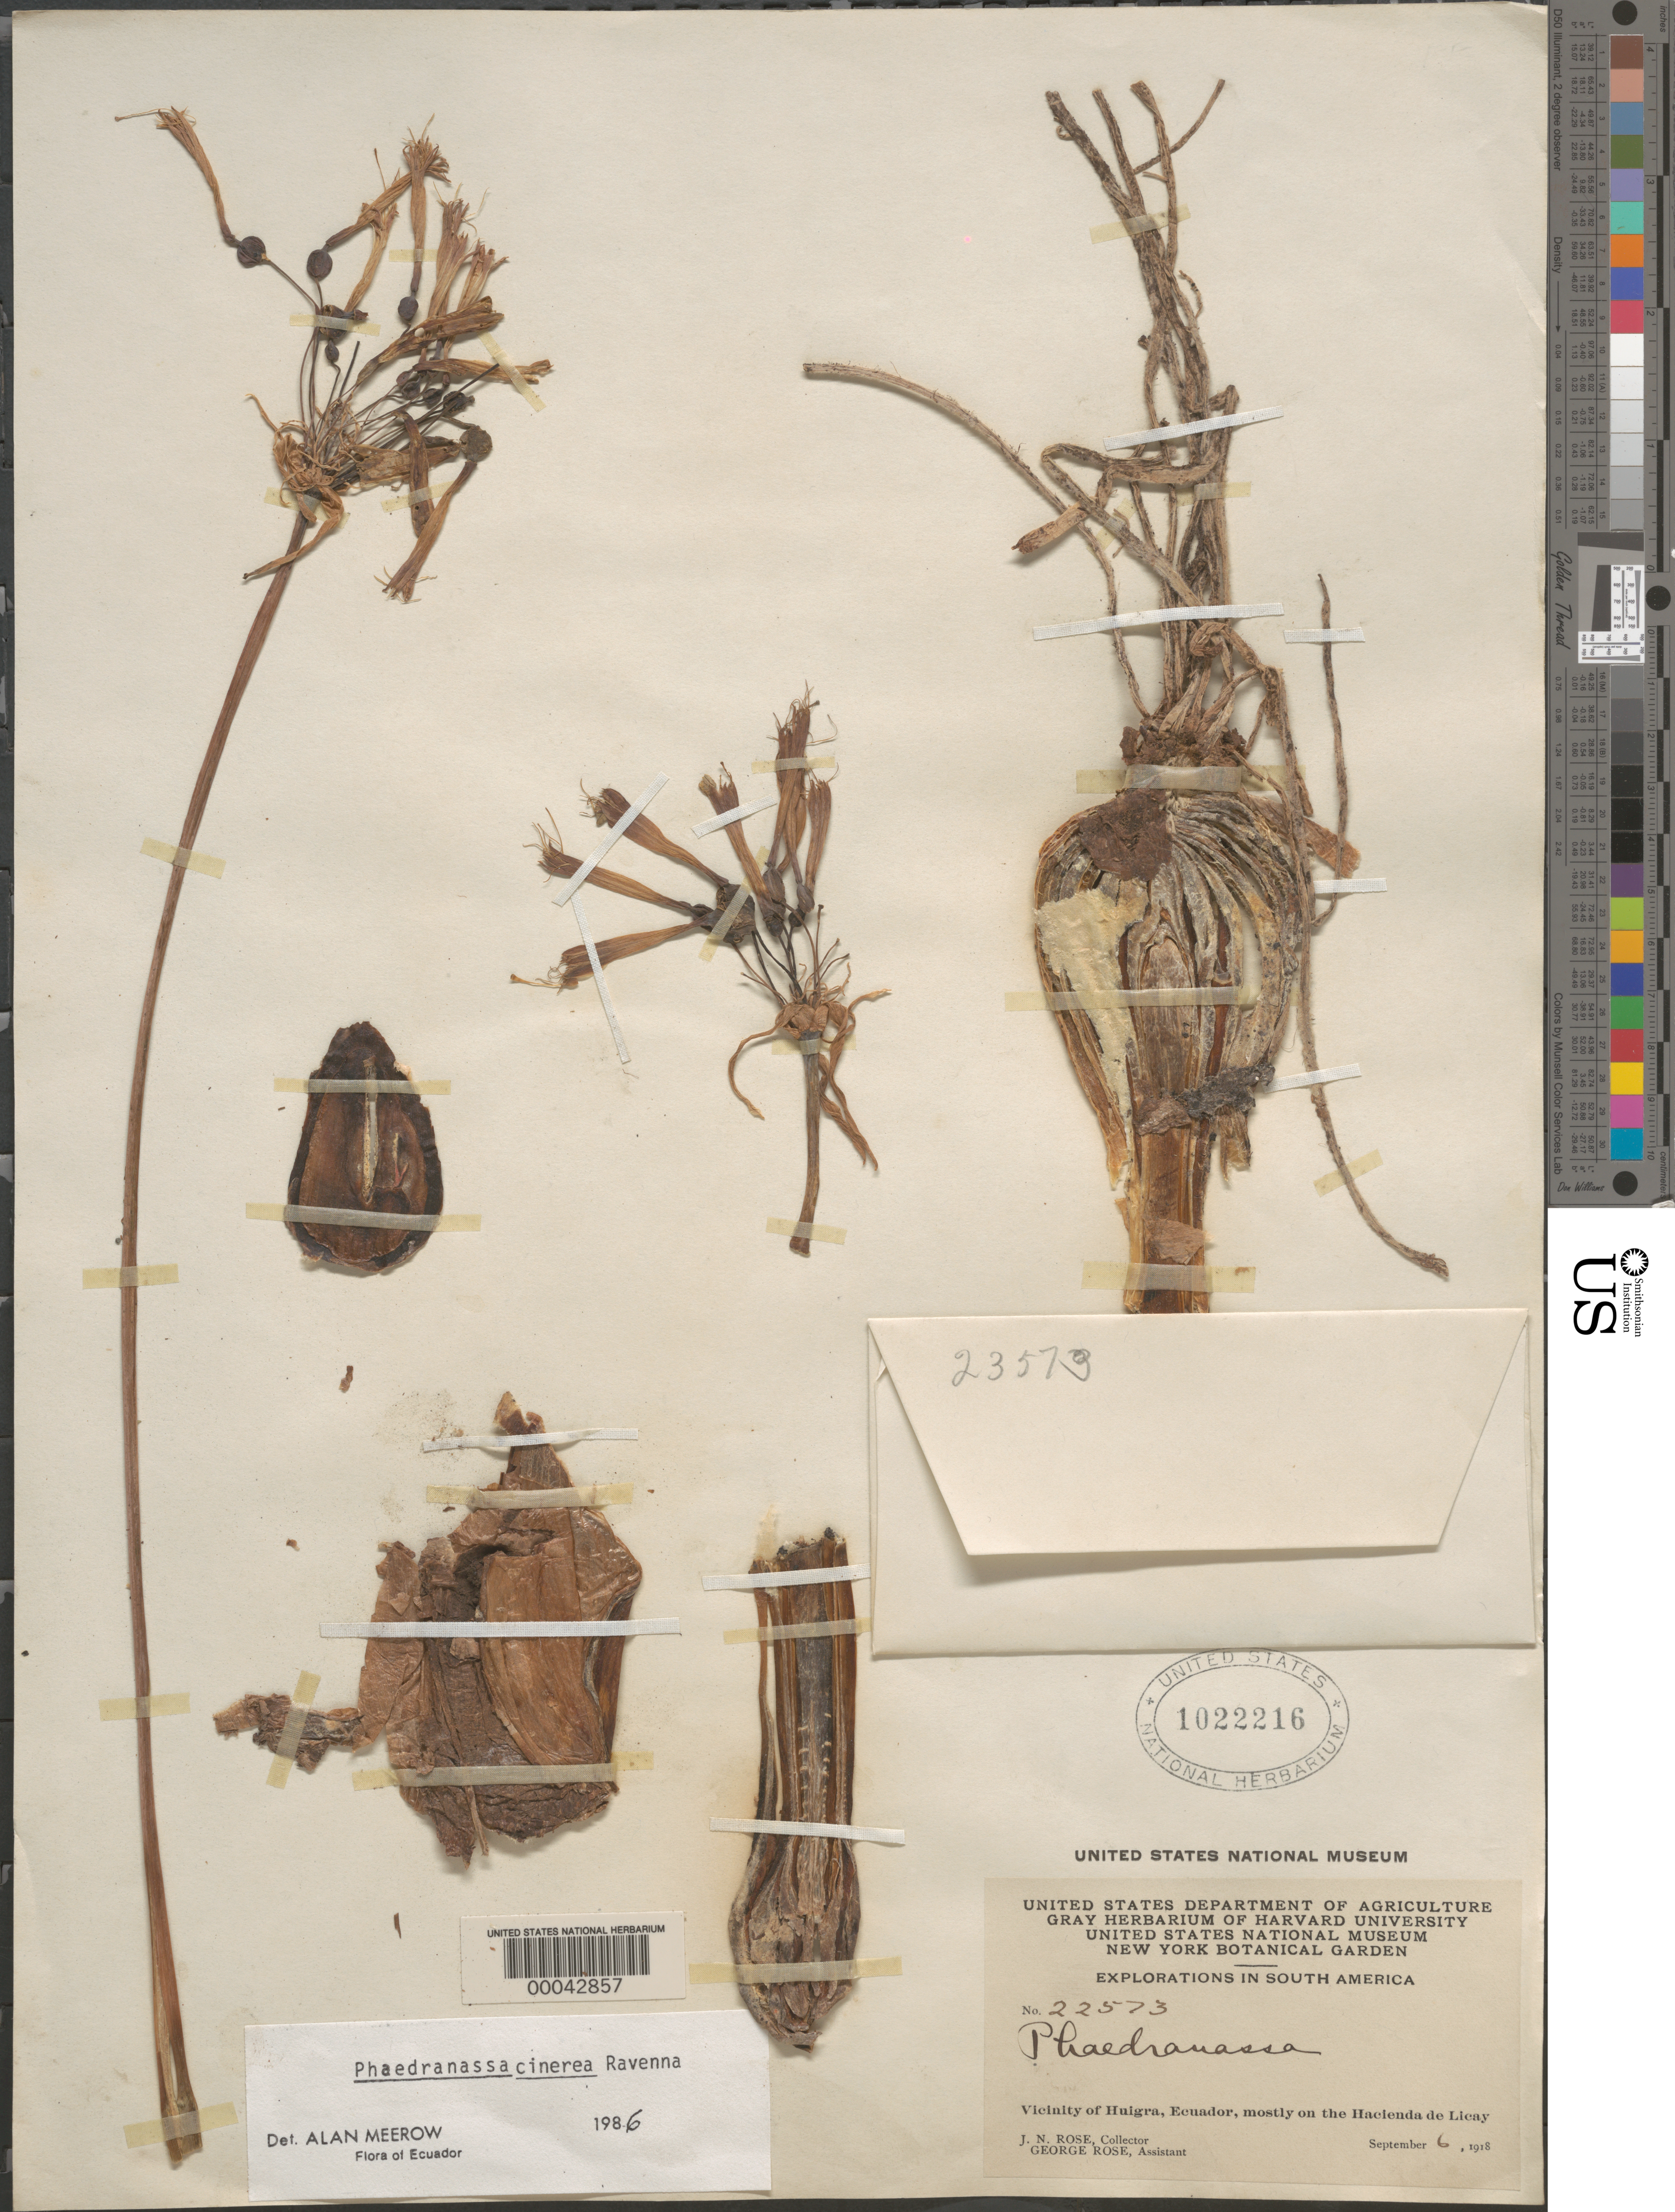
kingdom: Plantae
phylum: Tracheophyta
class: Liliopsida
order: Asparagales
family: Amaryllidaceae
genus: Phaedranassa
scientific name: Phaedranassa cinerea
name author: Ravenna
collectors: J. N. Rose & G. Rose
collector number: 22573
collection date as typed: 06 Jul 1918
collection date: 1918-07-06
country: Ecuador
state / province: Chimborazo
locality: Vicinity of Huigra, mostly on the Hacienda de Licay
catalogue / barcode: US 1022216